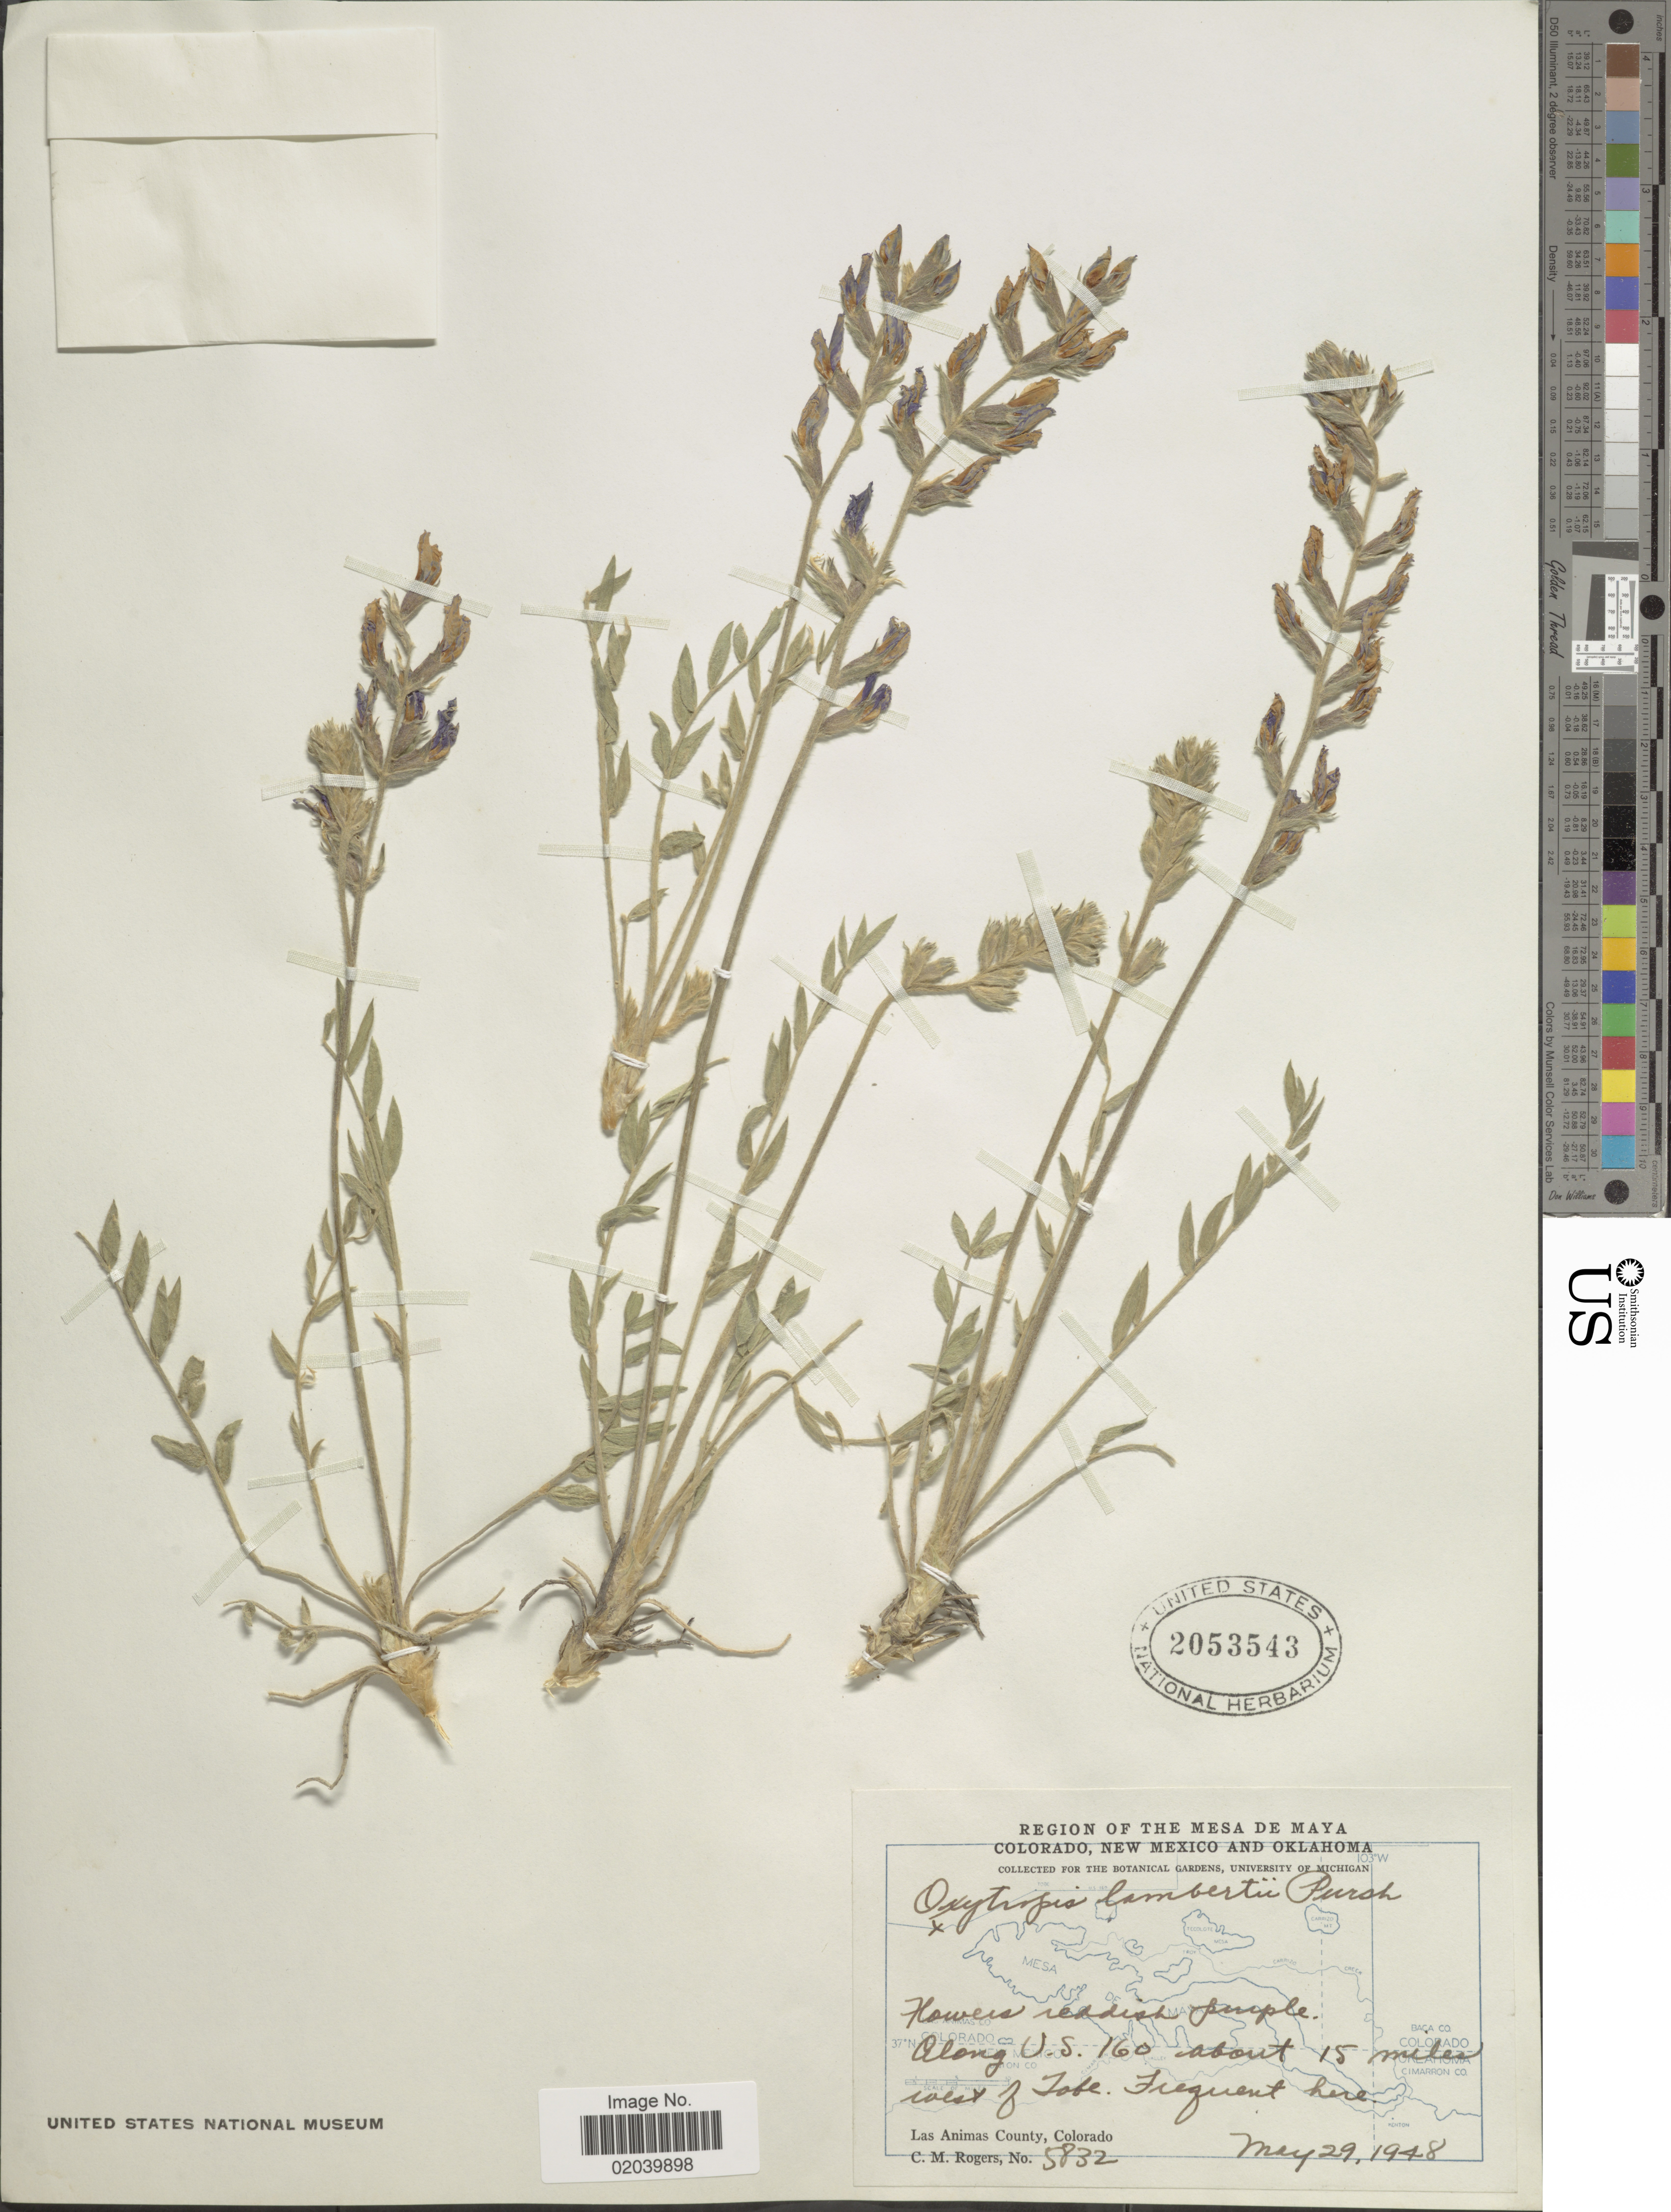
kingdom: Plantae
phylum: Tracheophyta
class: Magnoliopsida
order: Fabales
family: Fabaceae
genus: Oxytropis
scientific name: Oxytropis lambertii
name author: Pursh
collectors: C. M. Rogers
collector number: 5832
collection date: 1948-05-29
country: United States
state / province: Colorado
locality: Along U.S. 160 about 15 miles west of Tobe. Frequent here. Las Animas County, Colorado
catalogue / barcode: US 2053543